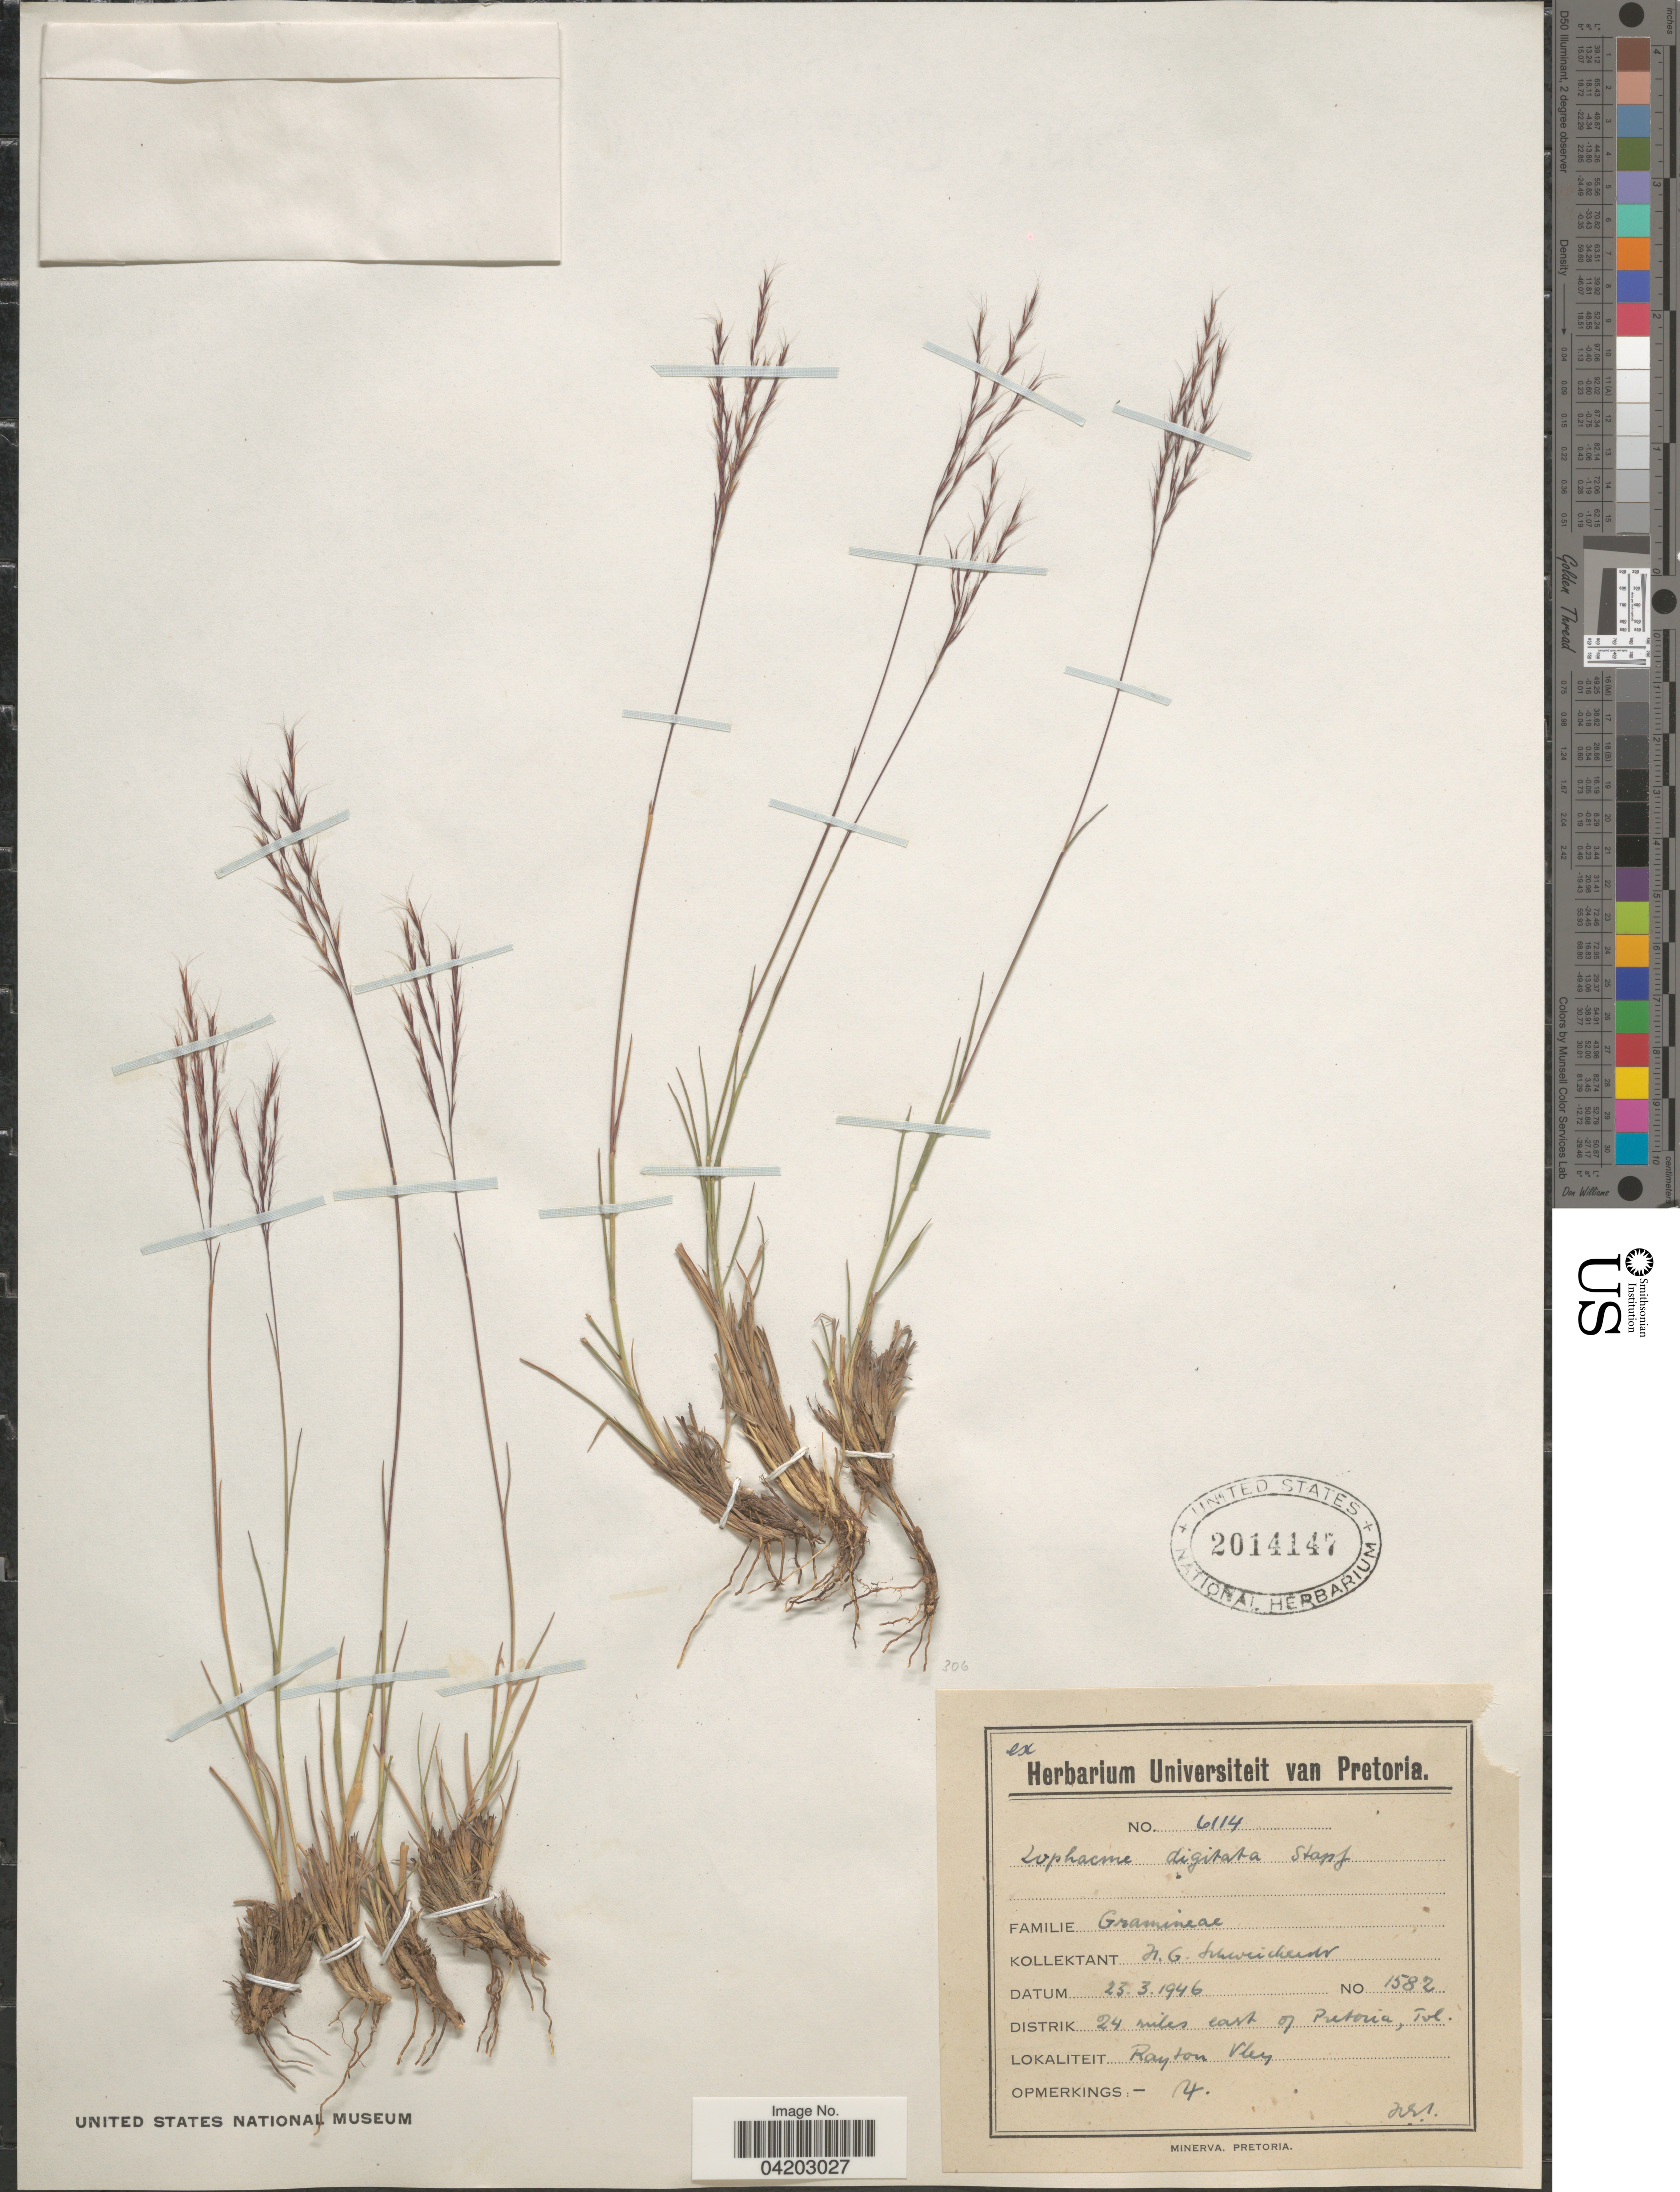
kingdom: Plantae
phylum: Tracheophyta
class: Liliopsida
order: Poales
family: Poaceae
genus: Lophacme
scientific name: Lophacme digitata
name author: Stapf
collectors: H. Schweickerdt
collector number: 1582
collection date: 1946-03-23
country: South Africa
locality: Distrik 24 miles east of Pretoria, Tvl. Rayton Vley.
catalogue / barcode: US 2014147